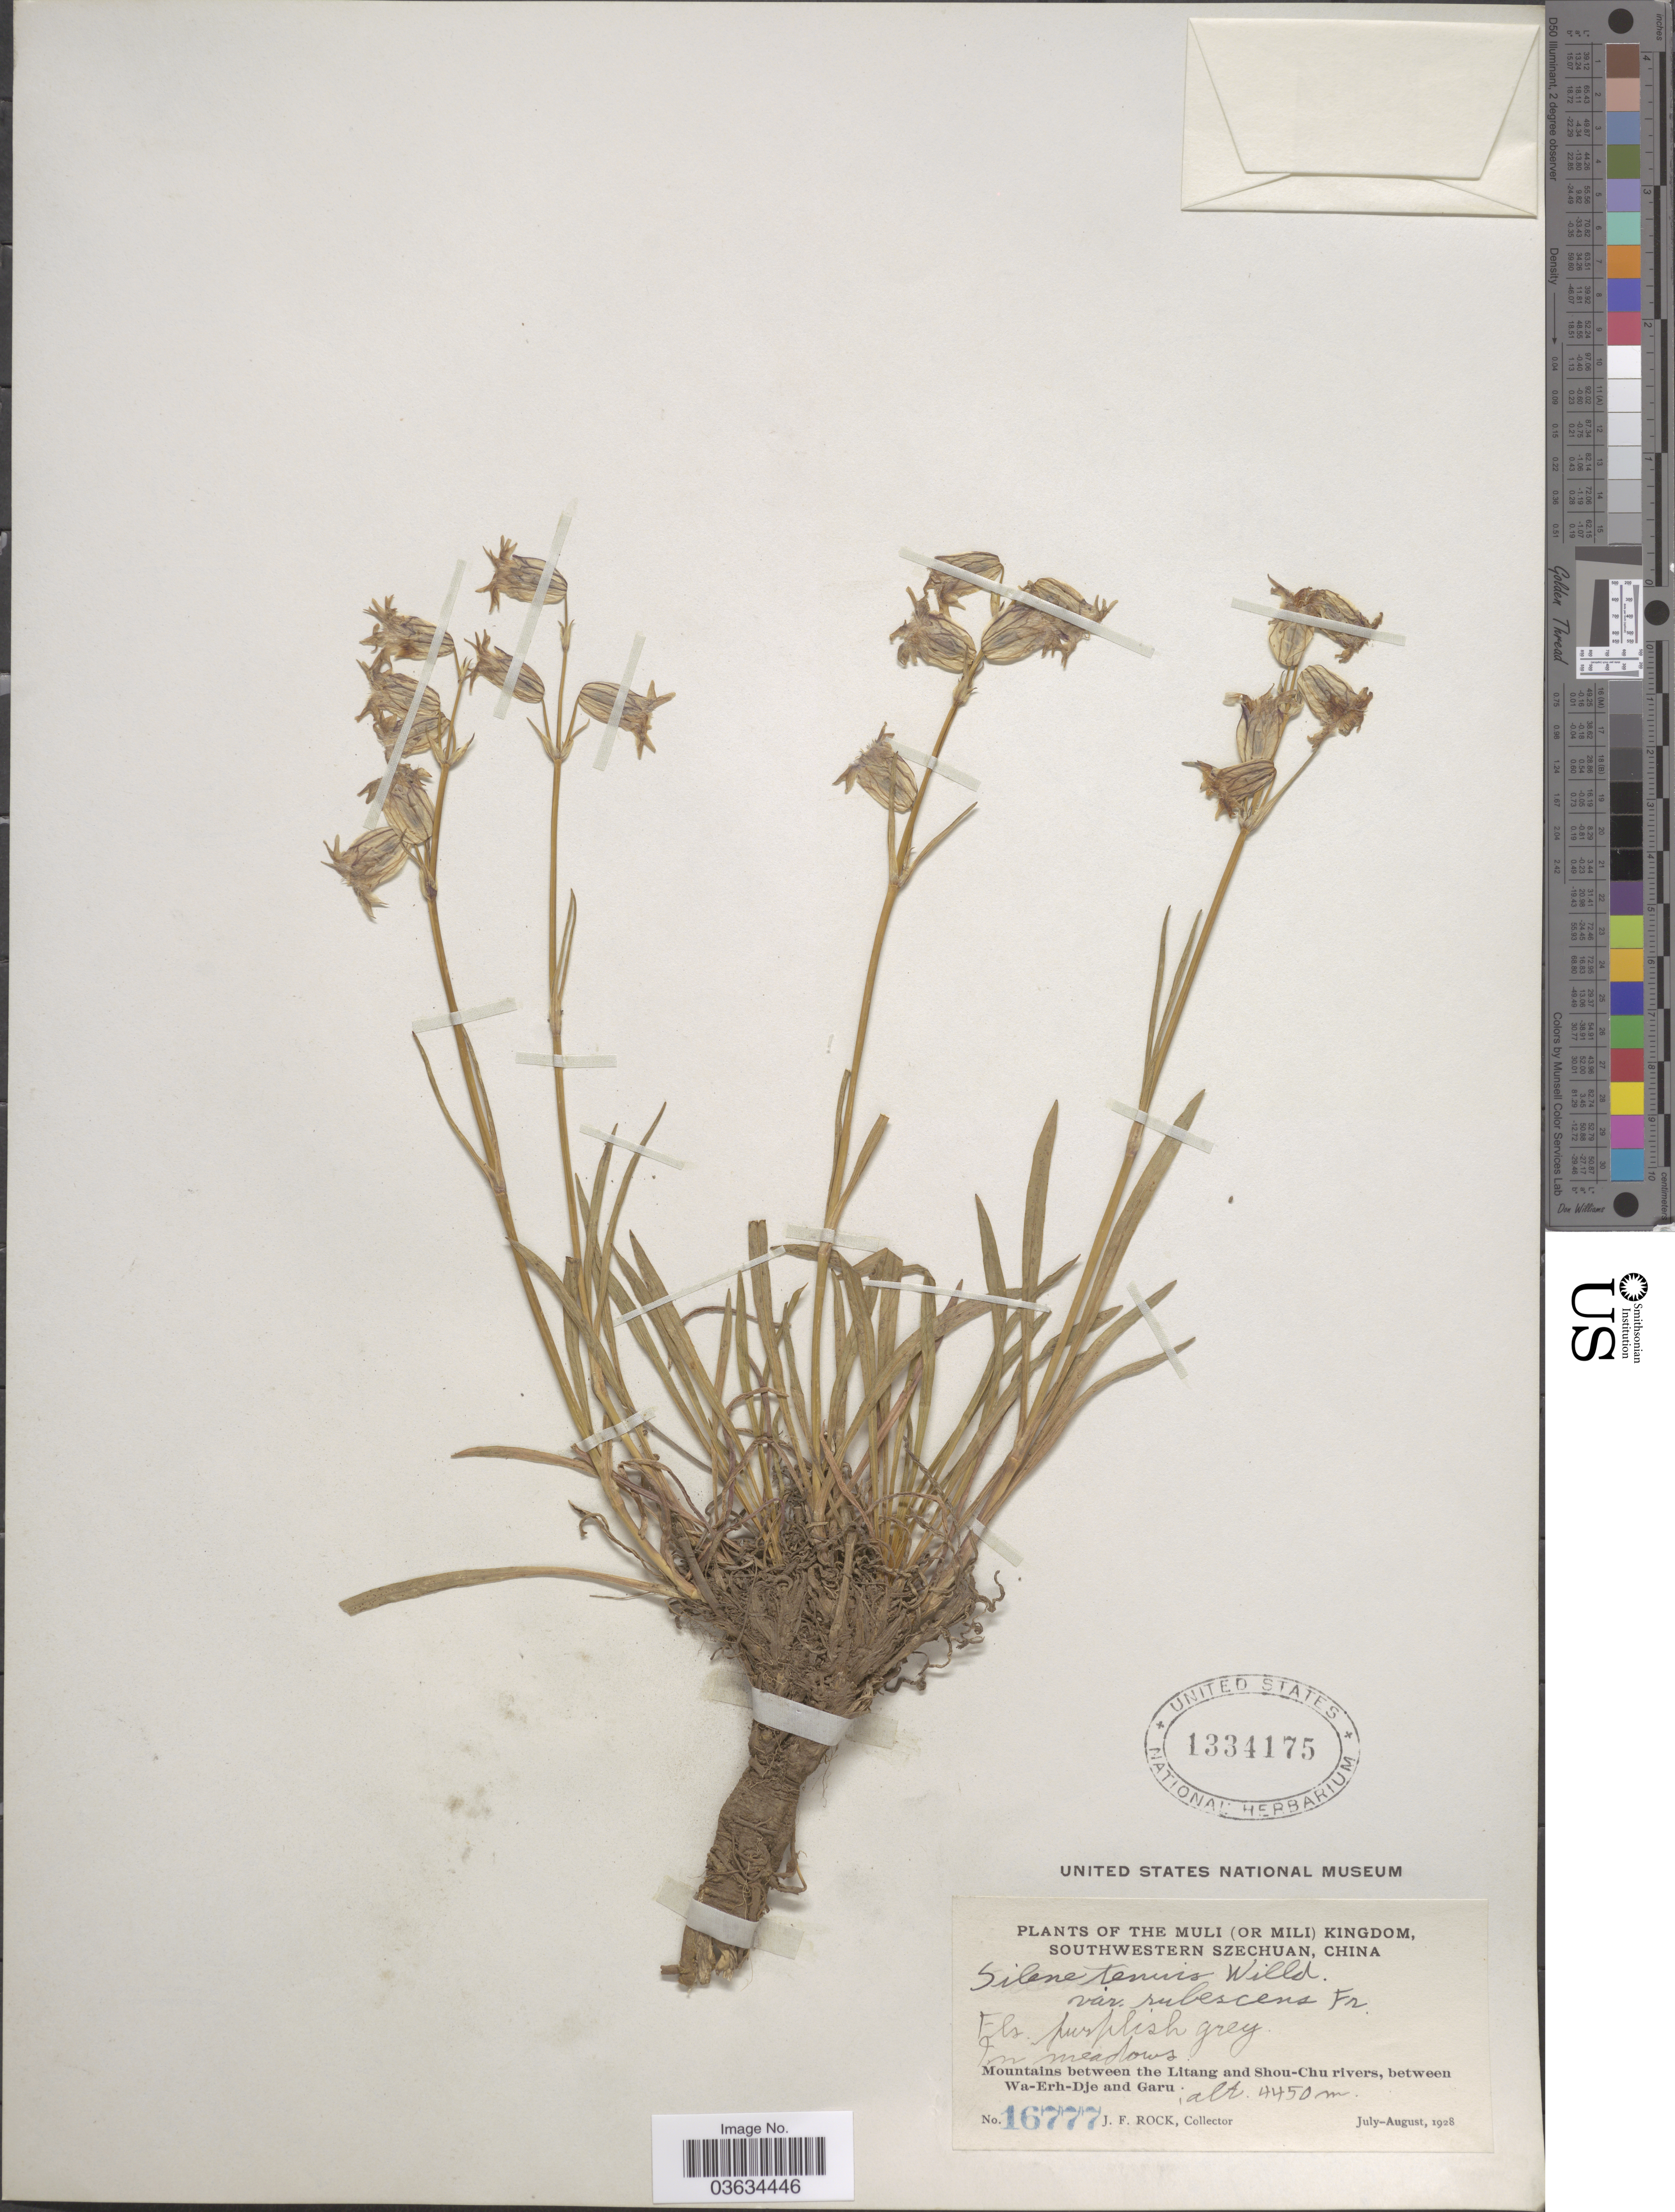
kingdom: Plantae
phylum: Tracheophyta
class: Magnoliopsida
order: Caryophyllales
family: Caryophyllaceae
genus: Silene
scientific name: Silene tenuis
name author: Willd.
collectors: J. Rock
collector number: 16777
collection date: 1928-07/1928-08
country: China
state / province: Sichuan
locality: The Muli (or Mili) Kingdom, Southwestern Szechuan. Mountains between the Litang and Shou-Chu rivers, between Wa-Erh-Dje and Garu.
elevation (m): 4450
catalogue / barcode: US 1334175